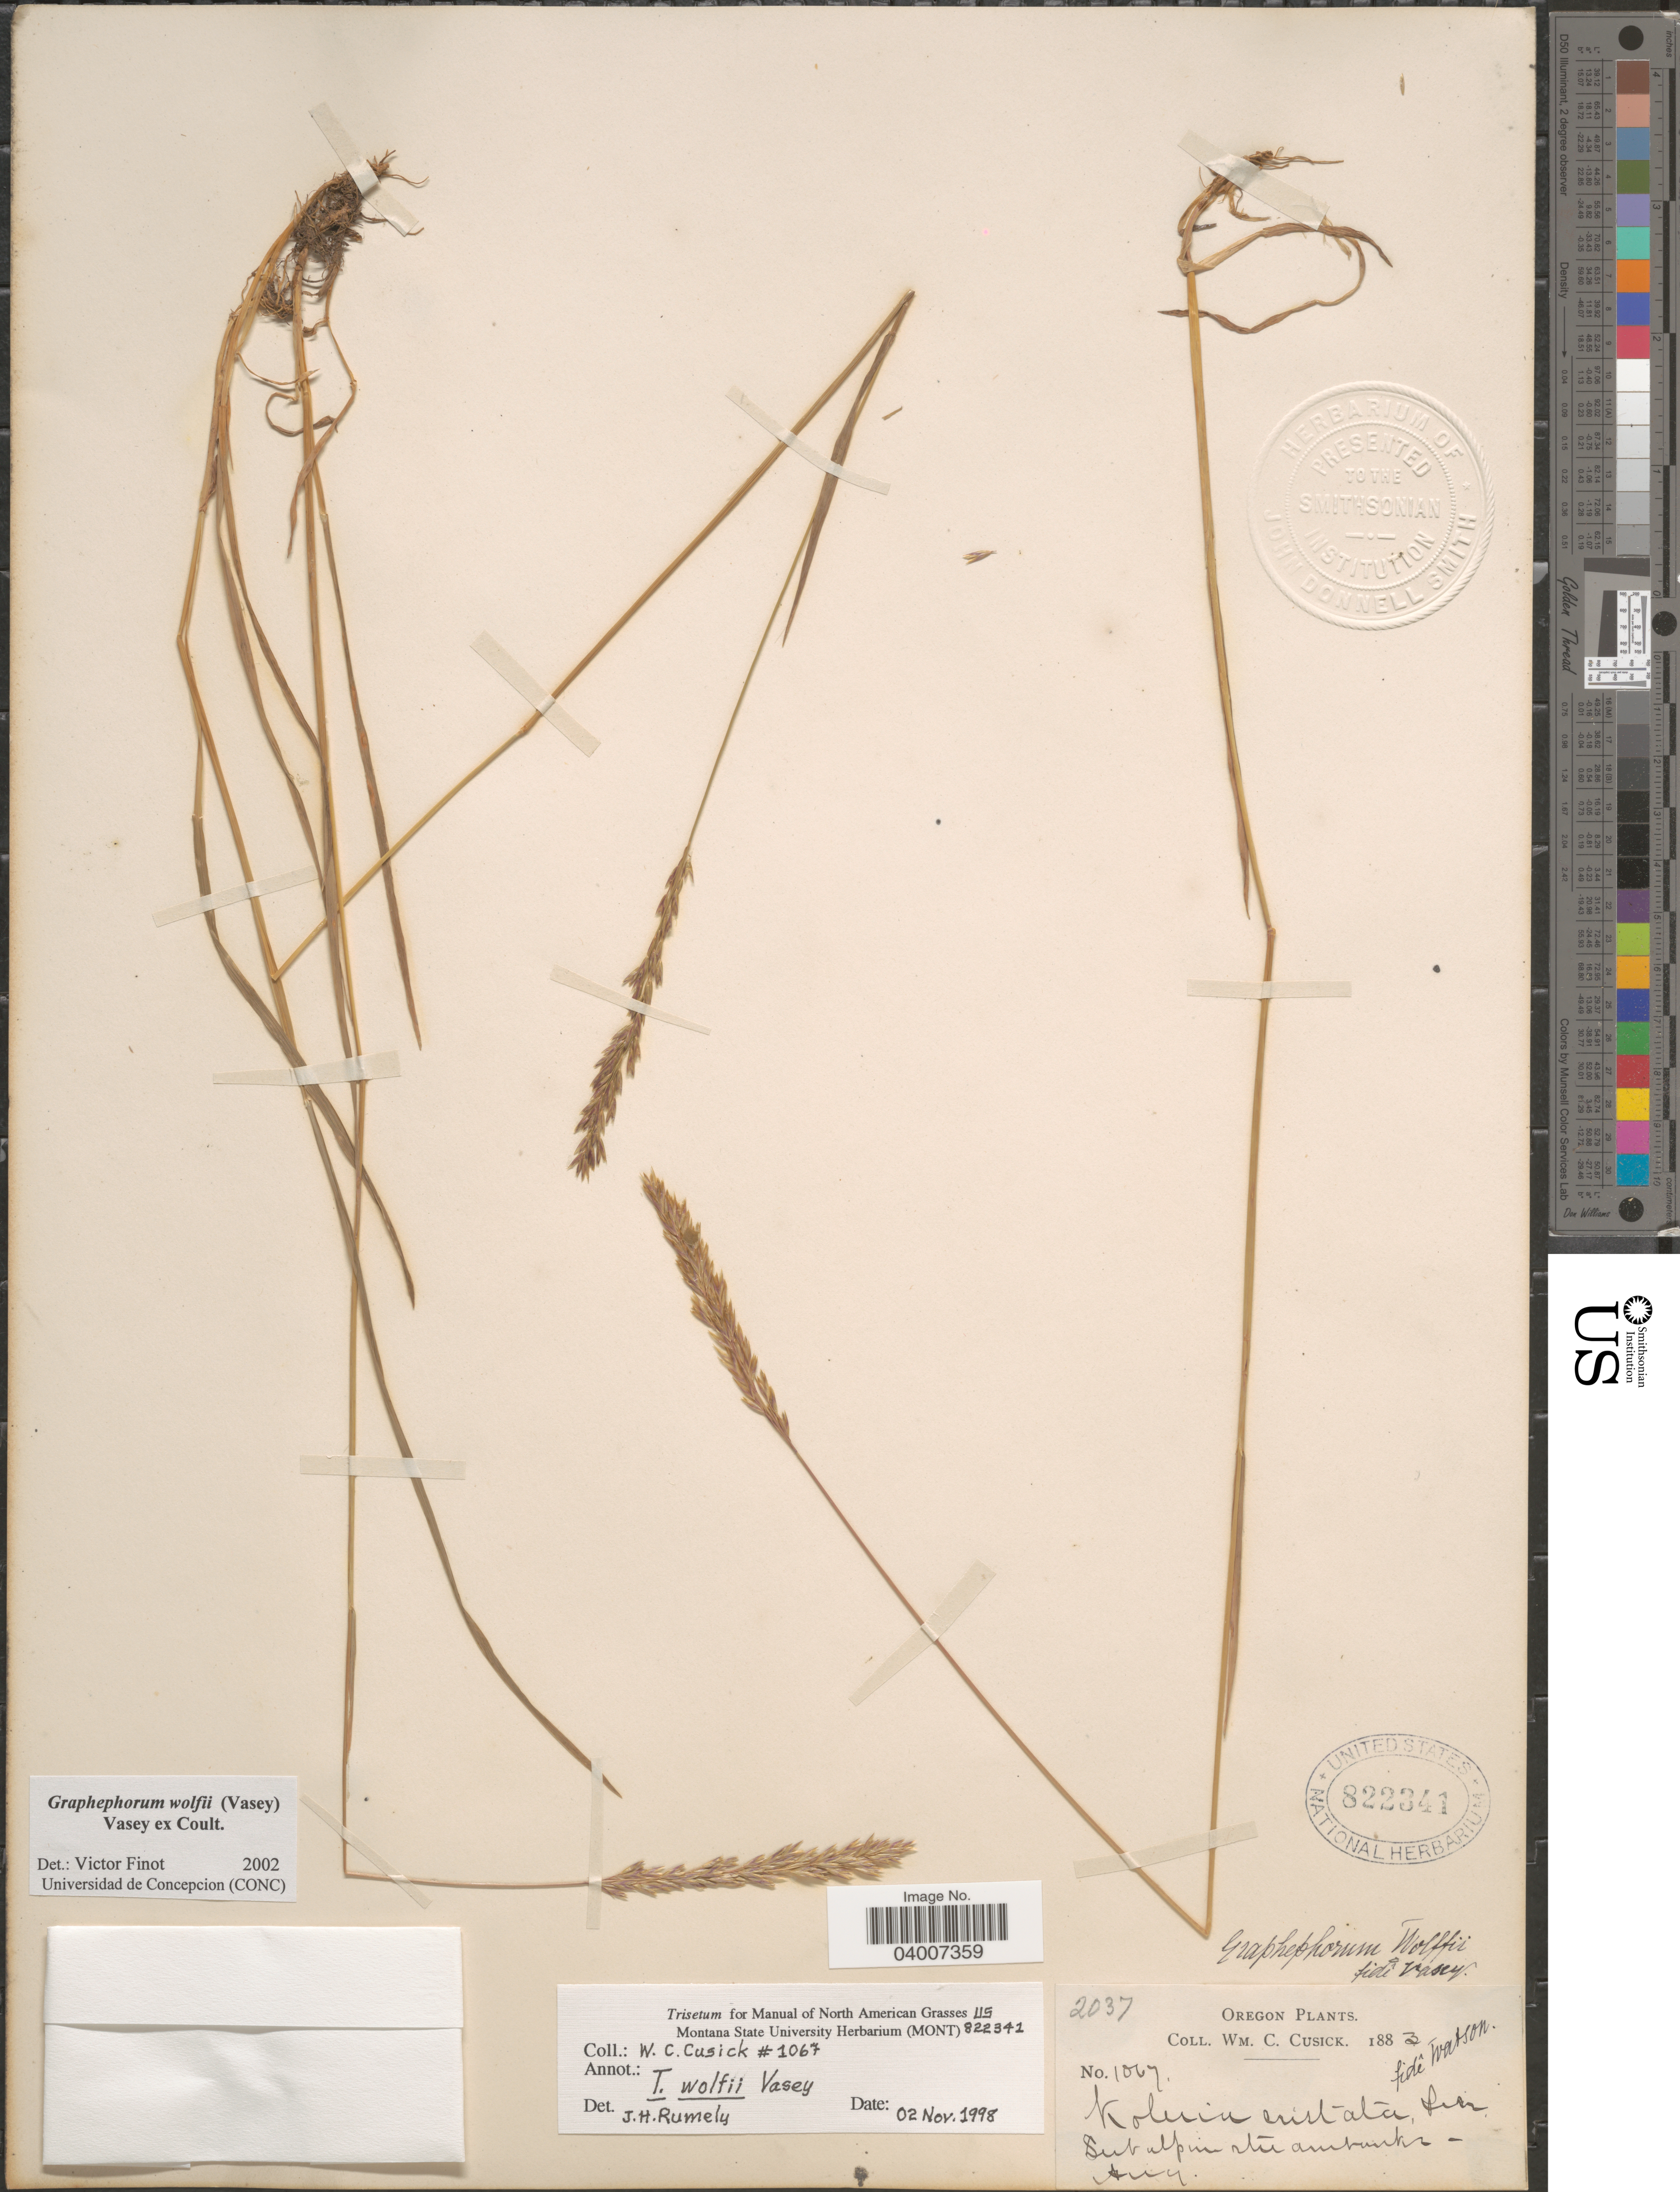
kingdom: Plantae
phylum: Tracheophyta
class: Liliopsida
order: Poales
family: Poaceae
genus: Graphephorum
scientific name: Graphephorum wolfii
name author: (E. Fourn.) Vasey ex Coult.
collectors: W. C. Cusick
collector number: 1067*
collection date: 1883-08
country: United States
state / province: Oregon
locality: Subalpine stream banks.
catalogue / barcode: US 822341